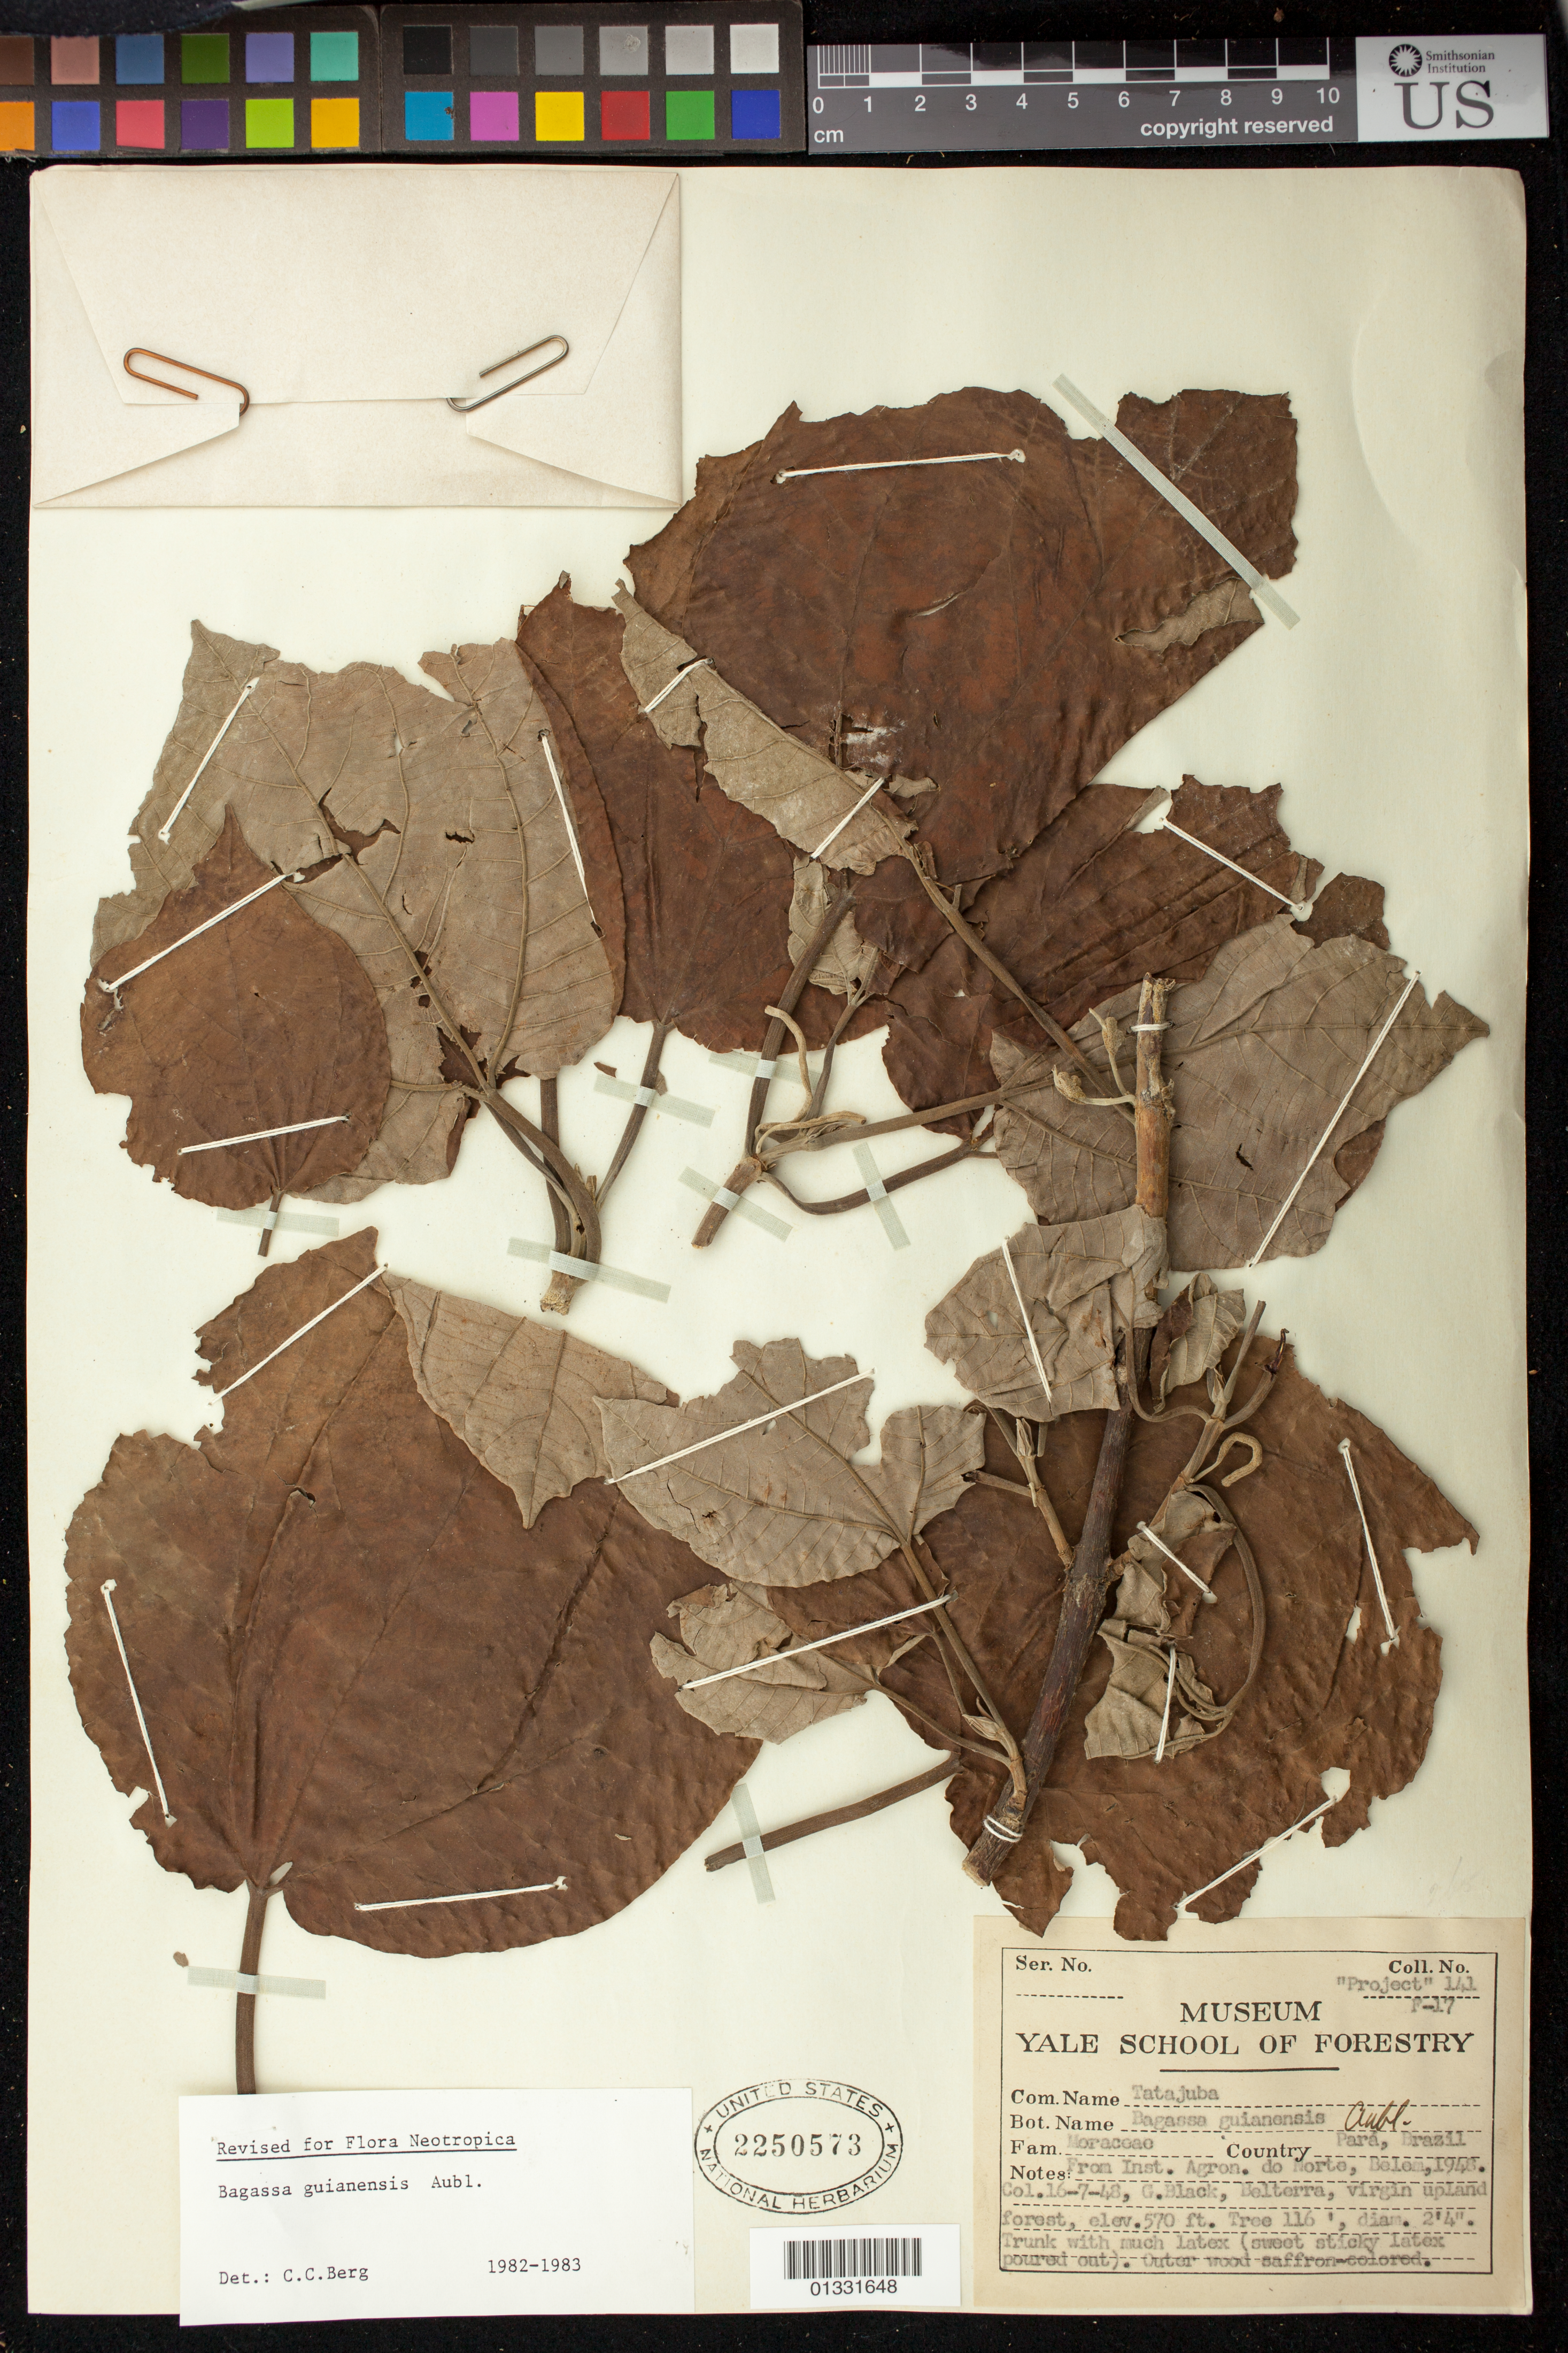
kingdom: Plantae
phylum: Tracheophyta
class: Magnoliopsida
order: Rosales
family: Moraceae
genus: Bagassa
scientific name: Bagassa guianensis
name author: Aubl.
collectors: G. A. Black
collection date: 1948-07-16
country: Brazil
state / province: Pará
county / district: Belterra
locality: From Inst. Agron. do Norte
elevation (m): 570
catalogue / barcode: US 2250573